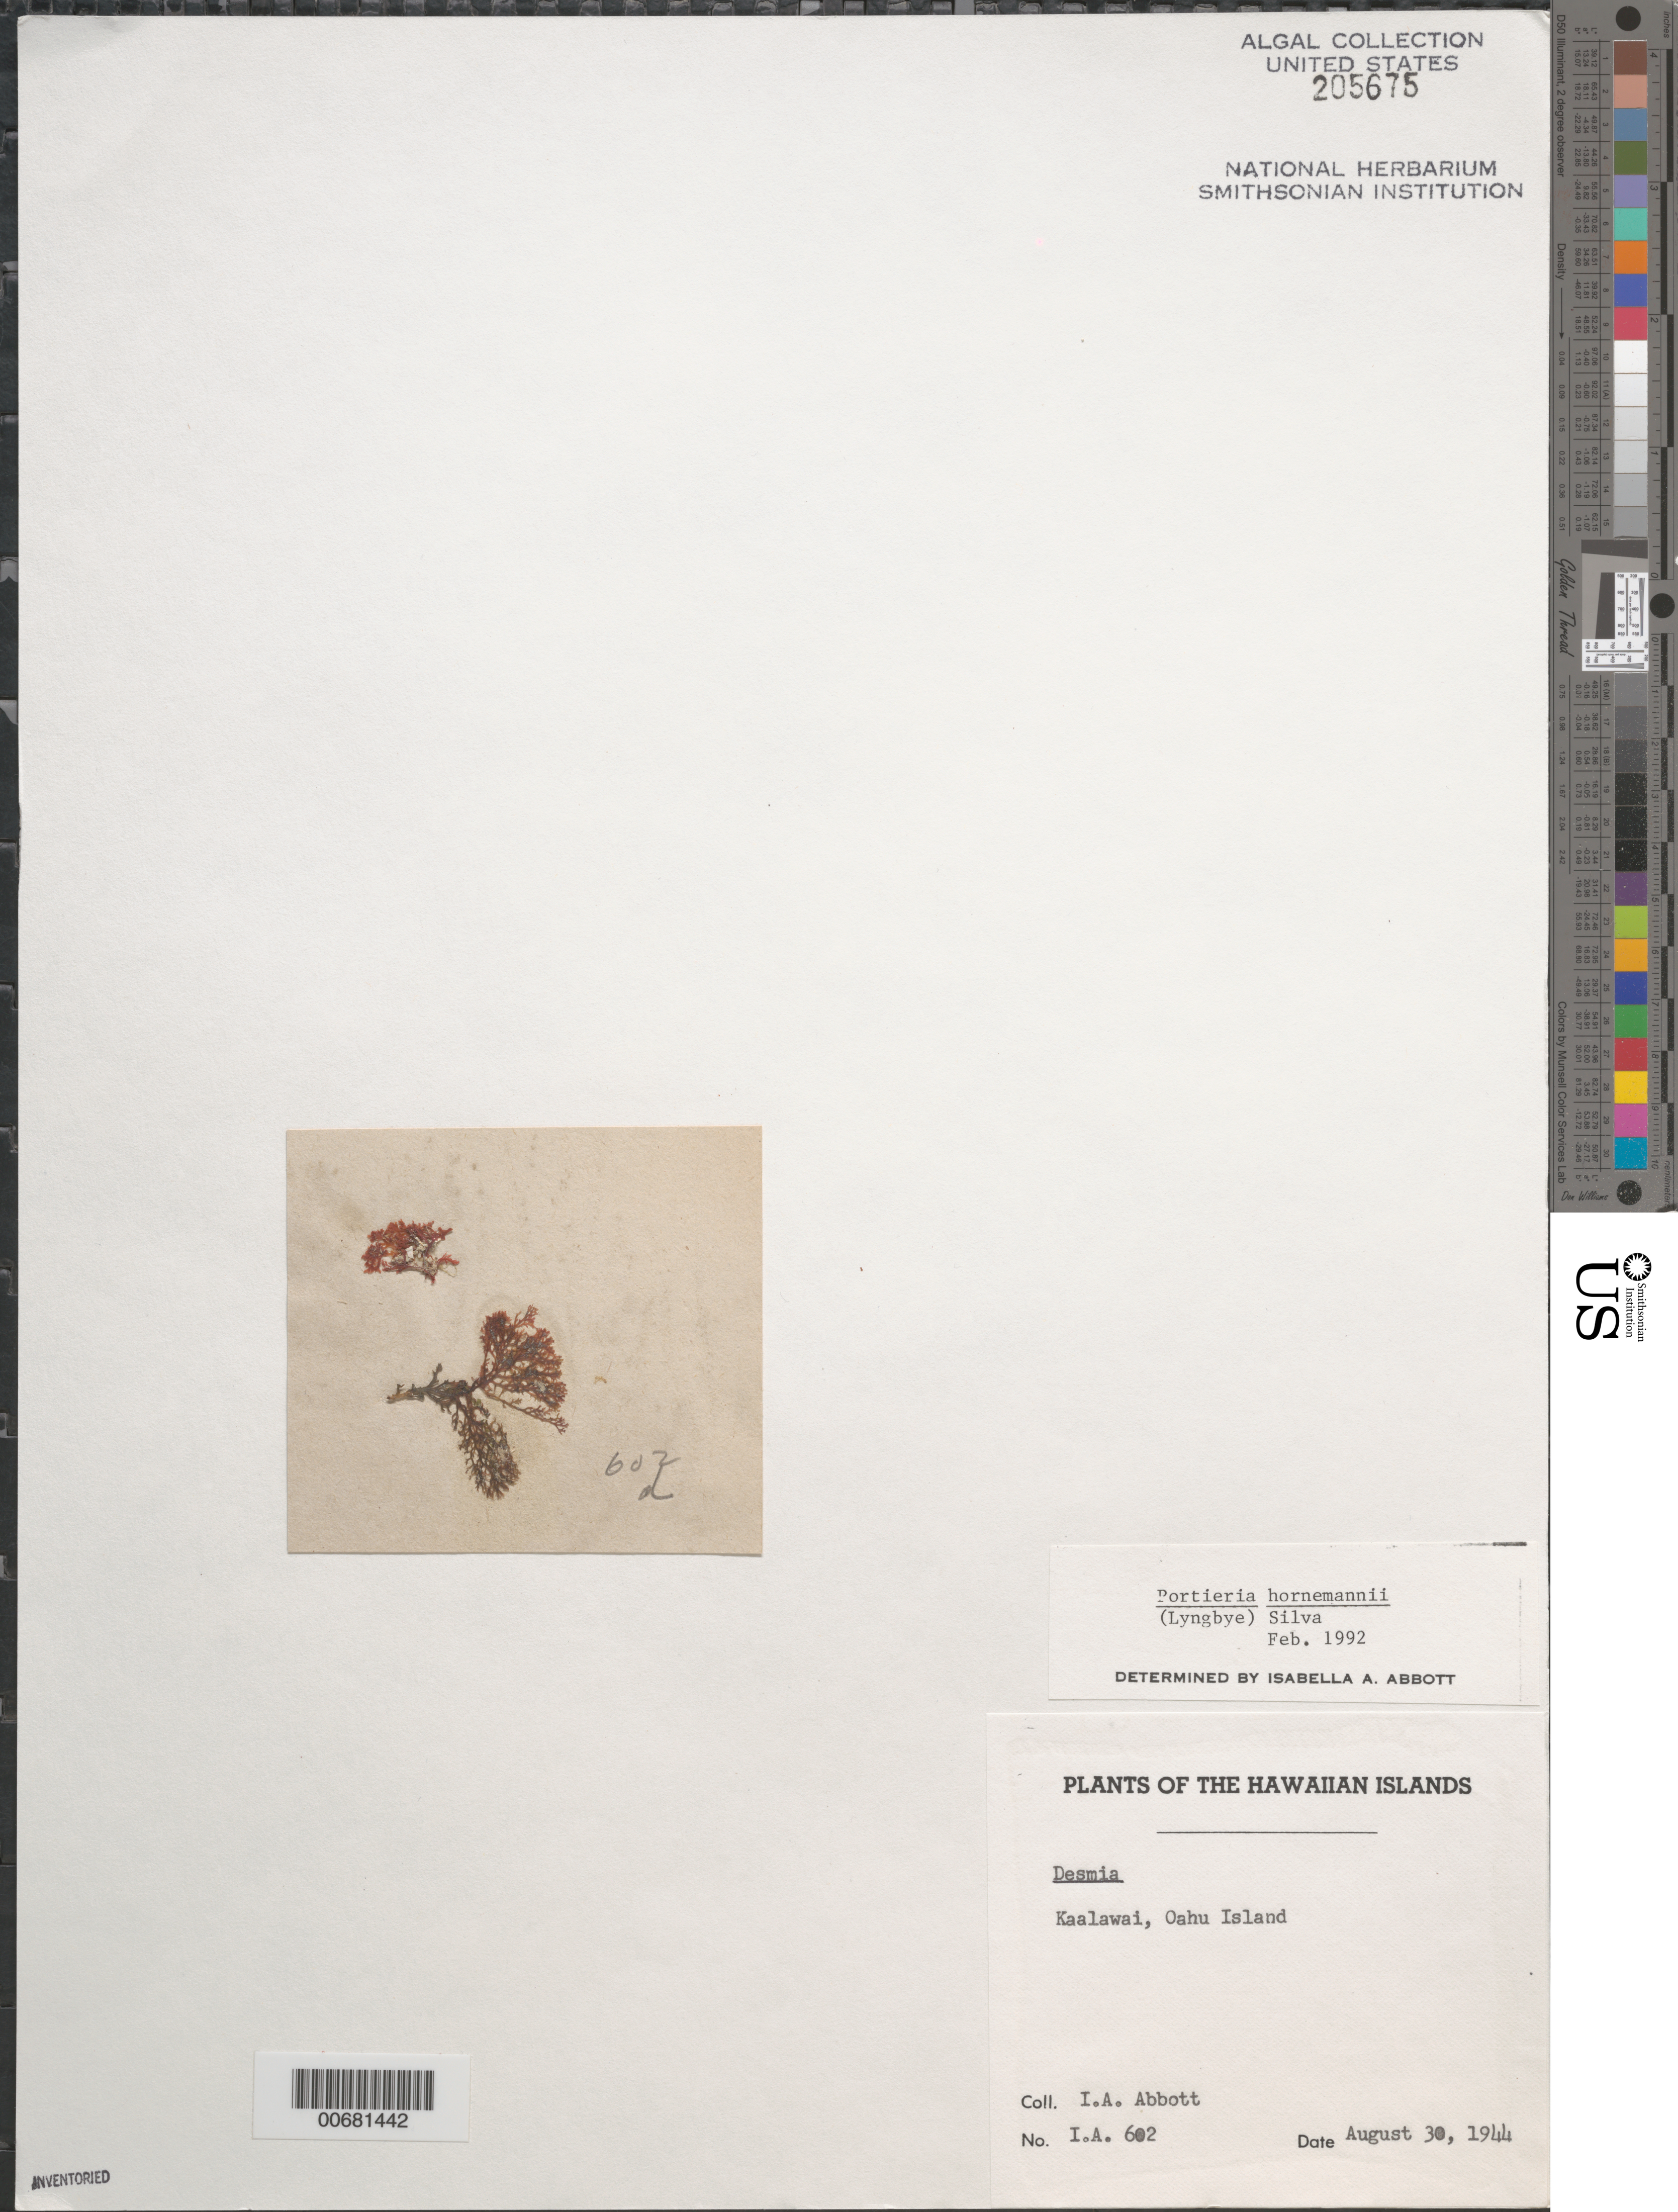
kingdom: Plantae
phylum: Rhodophyta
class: Florideophyceae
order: Gigartinales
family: Rhizophyllidaceae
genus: Portieria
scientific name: Portieria hornemannii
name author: (Lyngbye) P.C. Silva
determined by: Abbott, Isabella A.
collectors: I. A. Abbott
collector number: IAA 602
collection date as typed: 30 Aug 1944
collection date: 1944-08-30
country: United States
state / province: Hawaii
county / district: Honolulu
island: Oahu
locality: Kaalawai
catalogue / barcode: US 205675